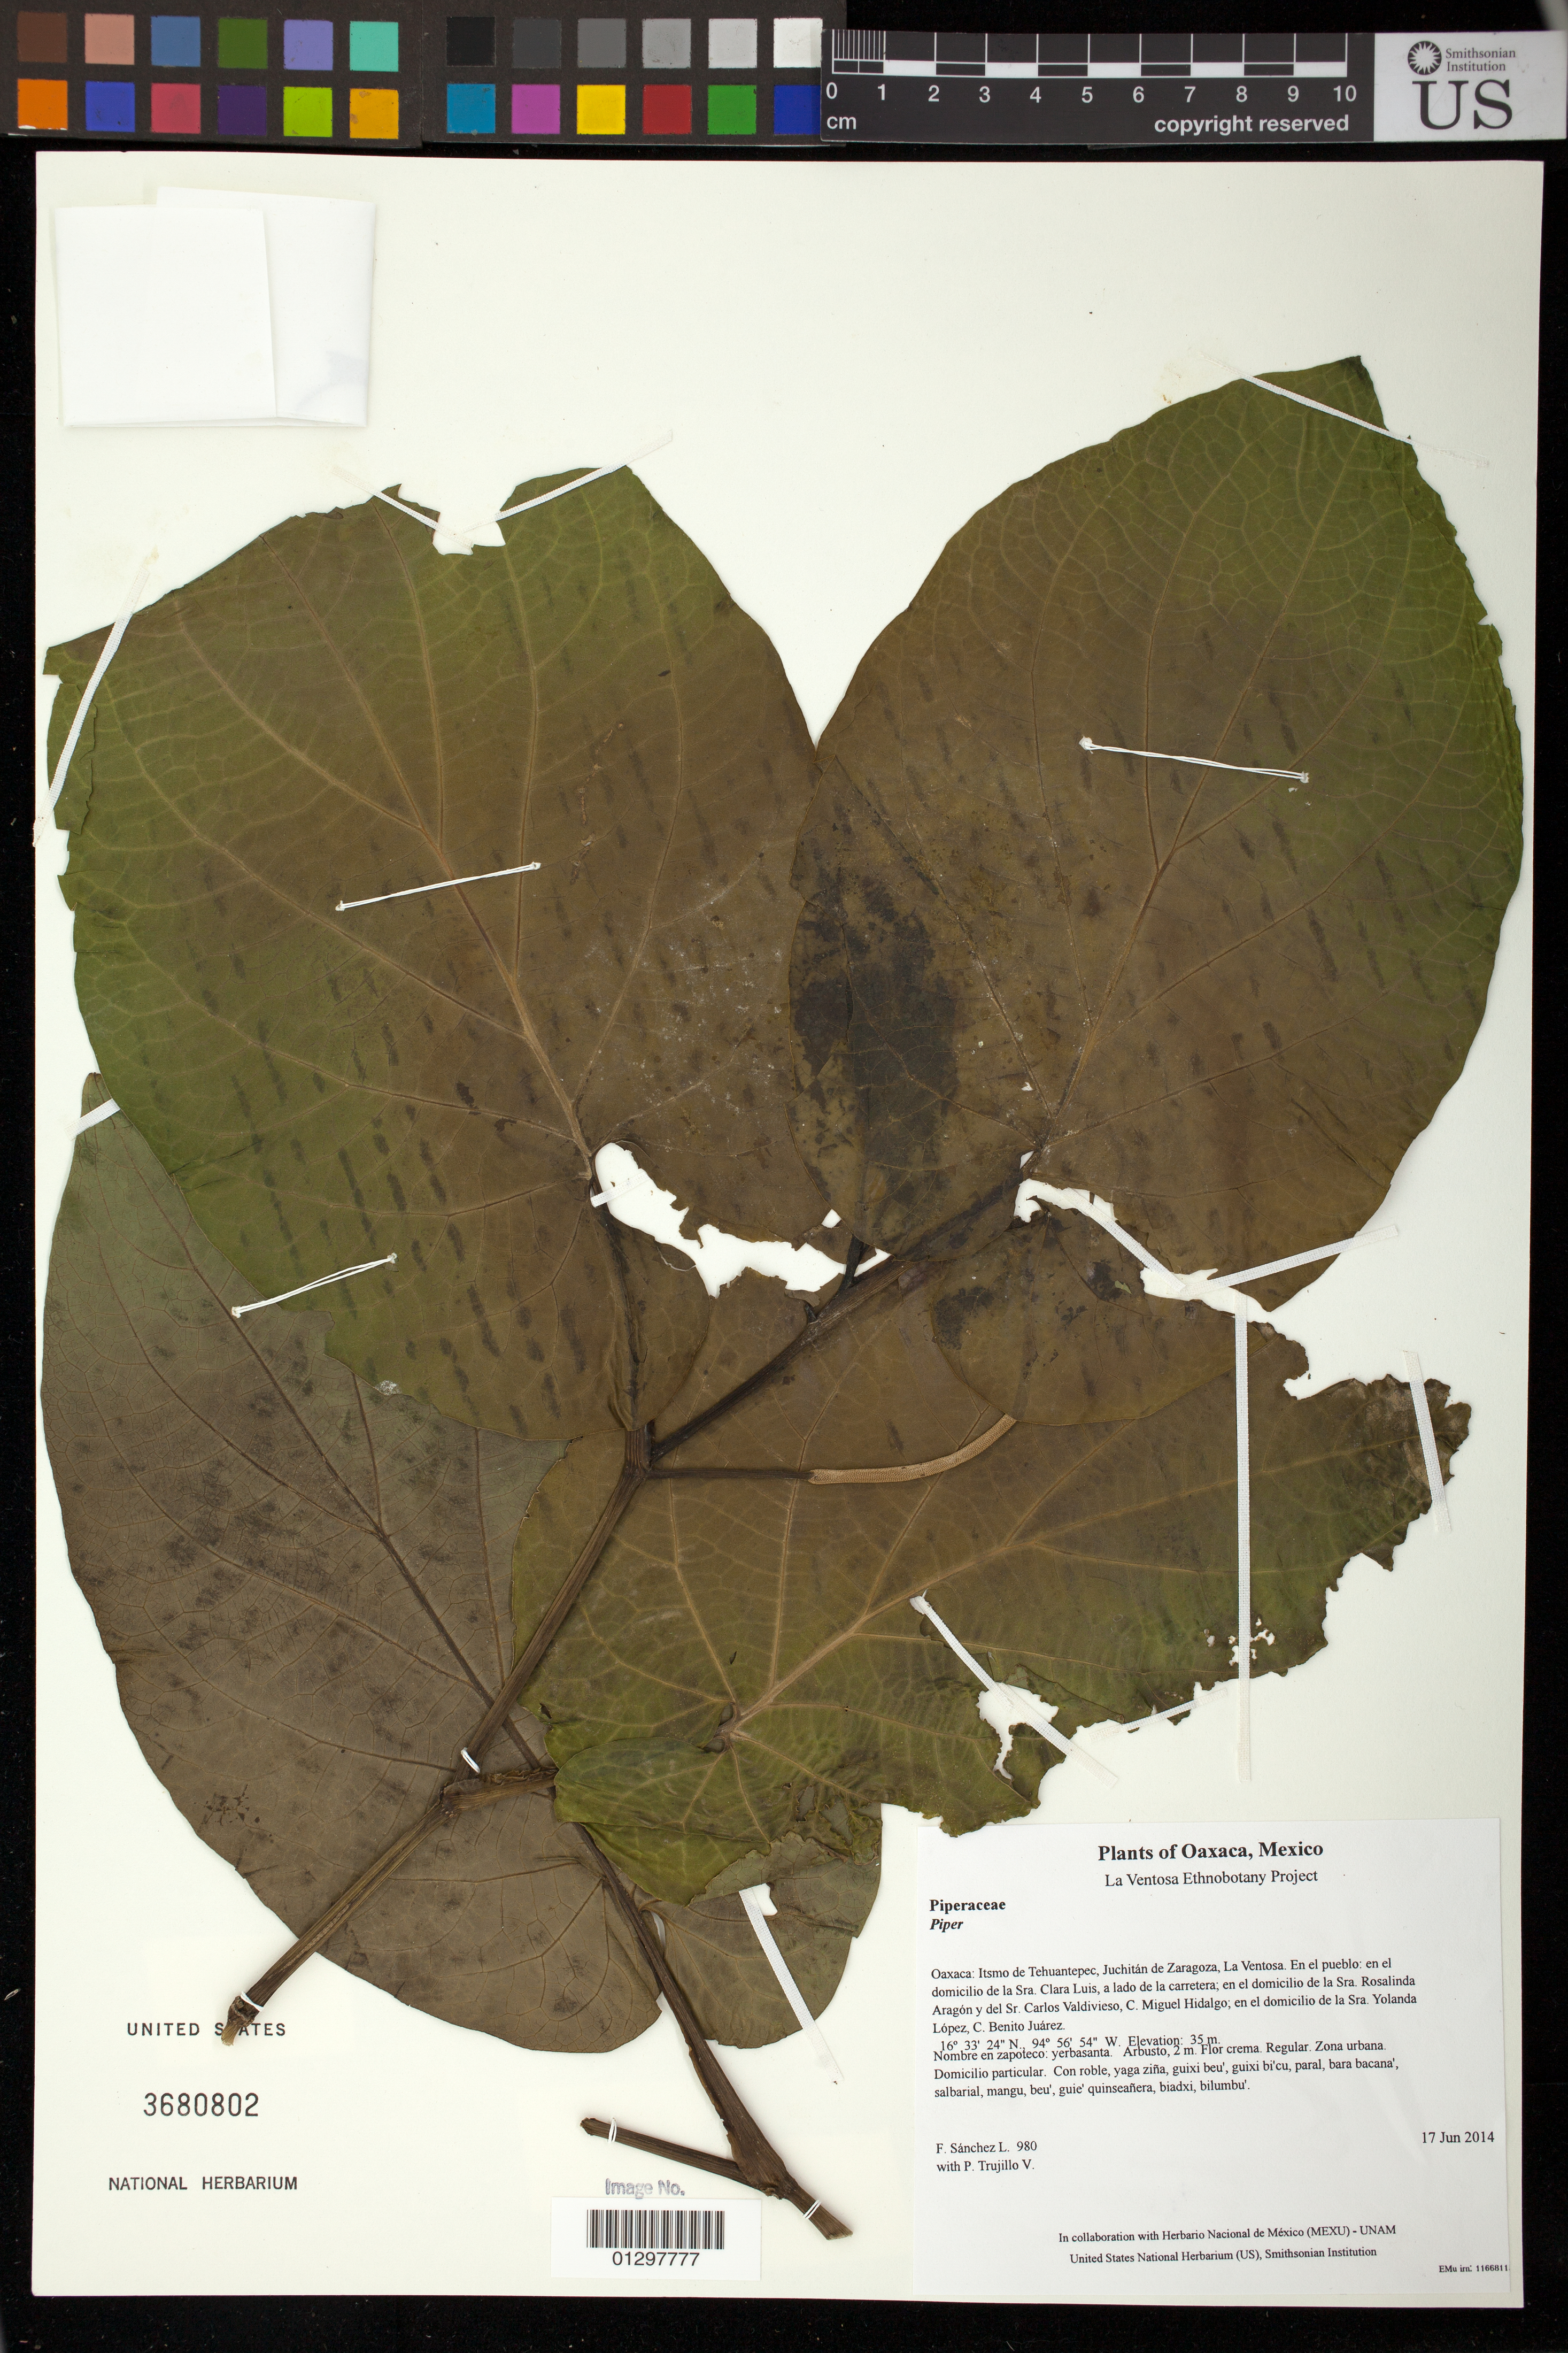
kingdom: Plantae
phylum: Tracheophyta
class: Magnoliopsida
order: Piperales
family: Piperaceae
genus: Piper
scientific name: Piper auritum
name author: Kunth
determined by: Trujillo, W.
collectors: F. Sánchez L. & P. Trujillo V.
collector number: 980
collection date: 2014-06-17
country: Mexico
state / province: Oaxaca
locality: Itsmo de Tehuantepec, Juchitán de Zaragoza, La Ventosa. En el pueblo: en el domicilio de la Sra. Clara Luis, a lado de la carretera; en el domicilio de la Sra. Rosalinda Aragón y del Sr. Carlos Valdivieso, C. Miguel Hidalgo; en el domicilio de la Sra. Yolanda López, C. Benito Juárez.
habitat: Zona urbana. Domicilio particular.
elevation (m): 35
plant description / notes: JEBOT, MEXU, SERO, US; Yaga bandaga. 2 m. Guie' nayu. Nuu.; hierba santa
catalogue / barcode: US 3680802